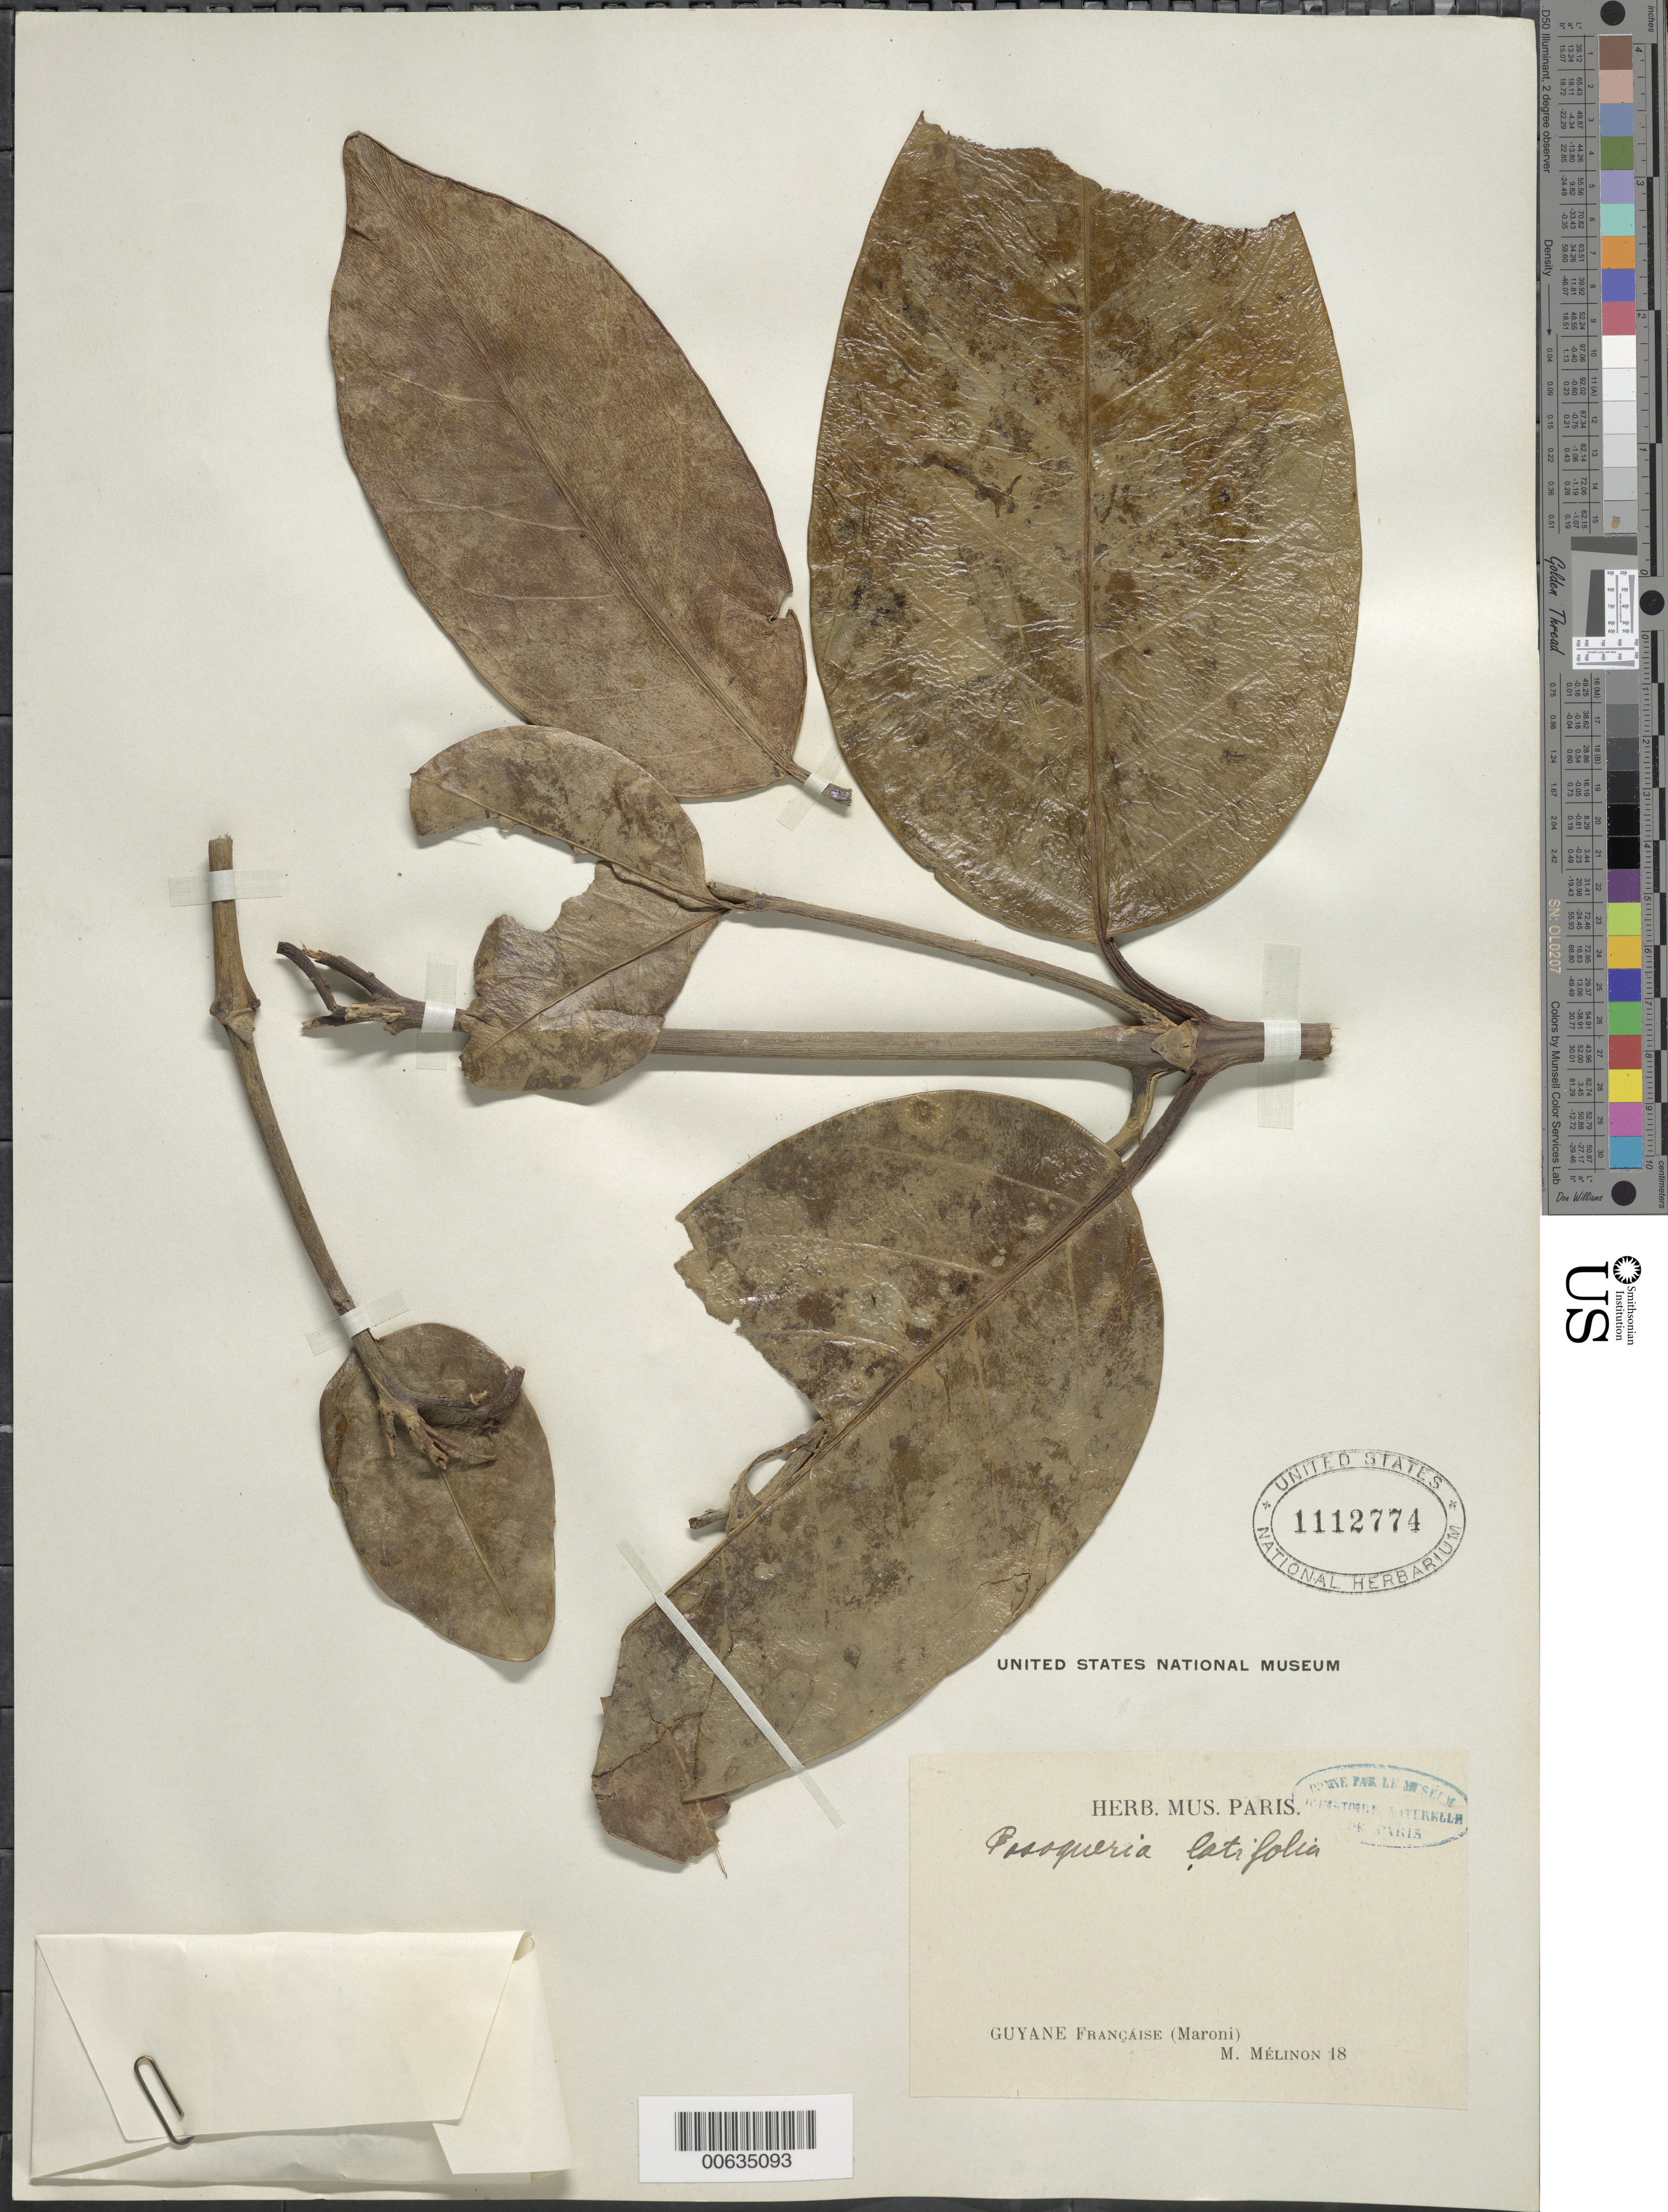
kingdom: Plantae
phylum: Tracheophyta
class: Magnoliopsida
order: Gentianales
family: Rubiaceae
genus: Posoqueria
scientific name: Posoqueria latifolia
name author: (Rudge) Roem. & Schult.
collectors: E. Mélinon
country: French Guiana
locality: Maroni R.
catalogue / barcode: US 1112774